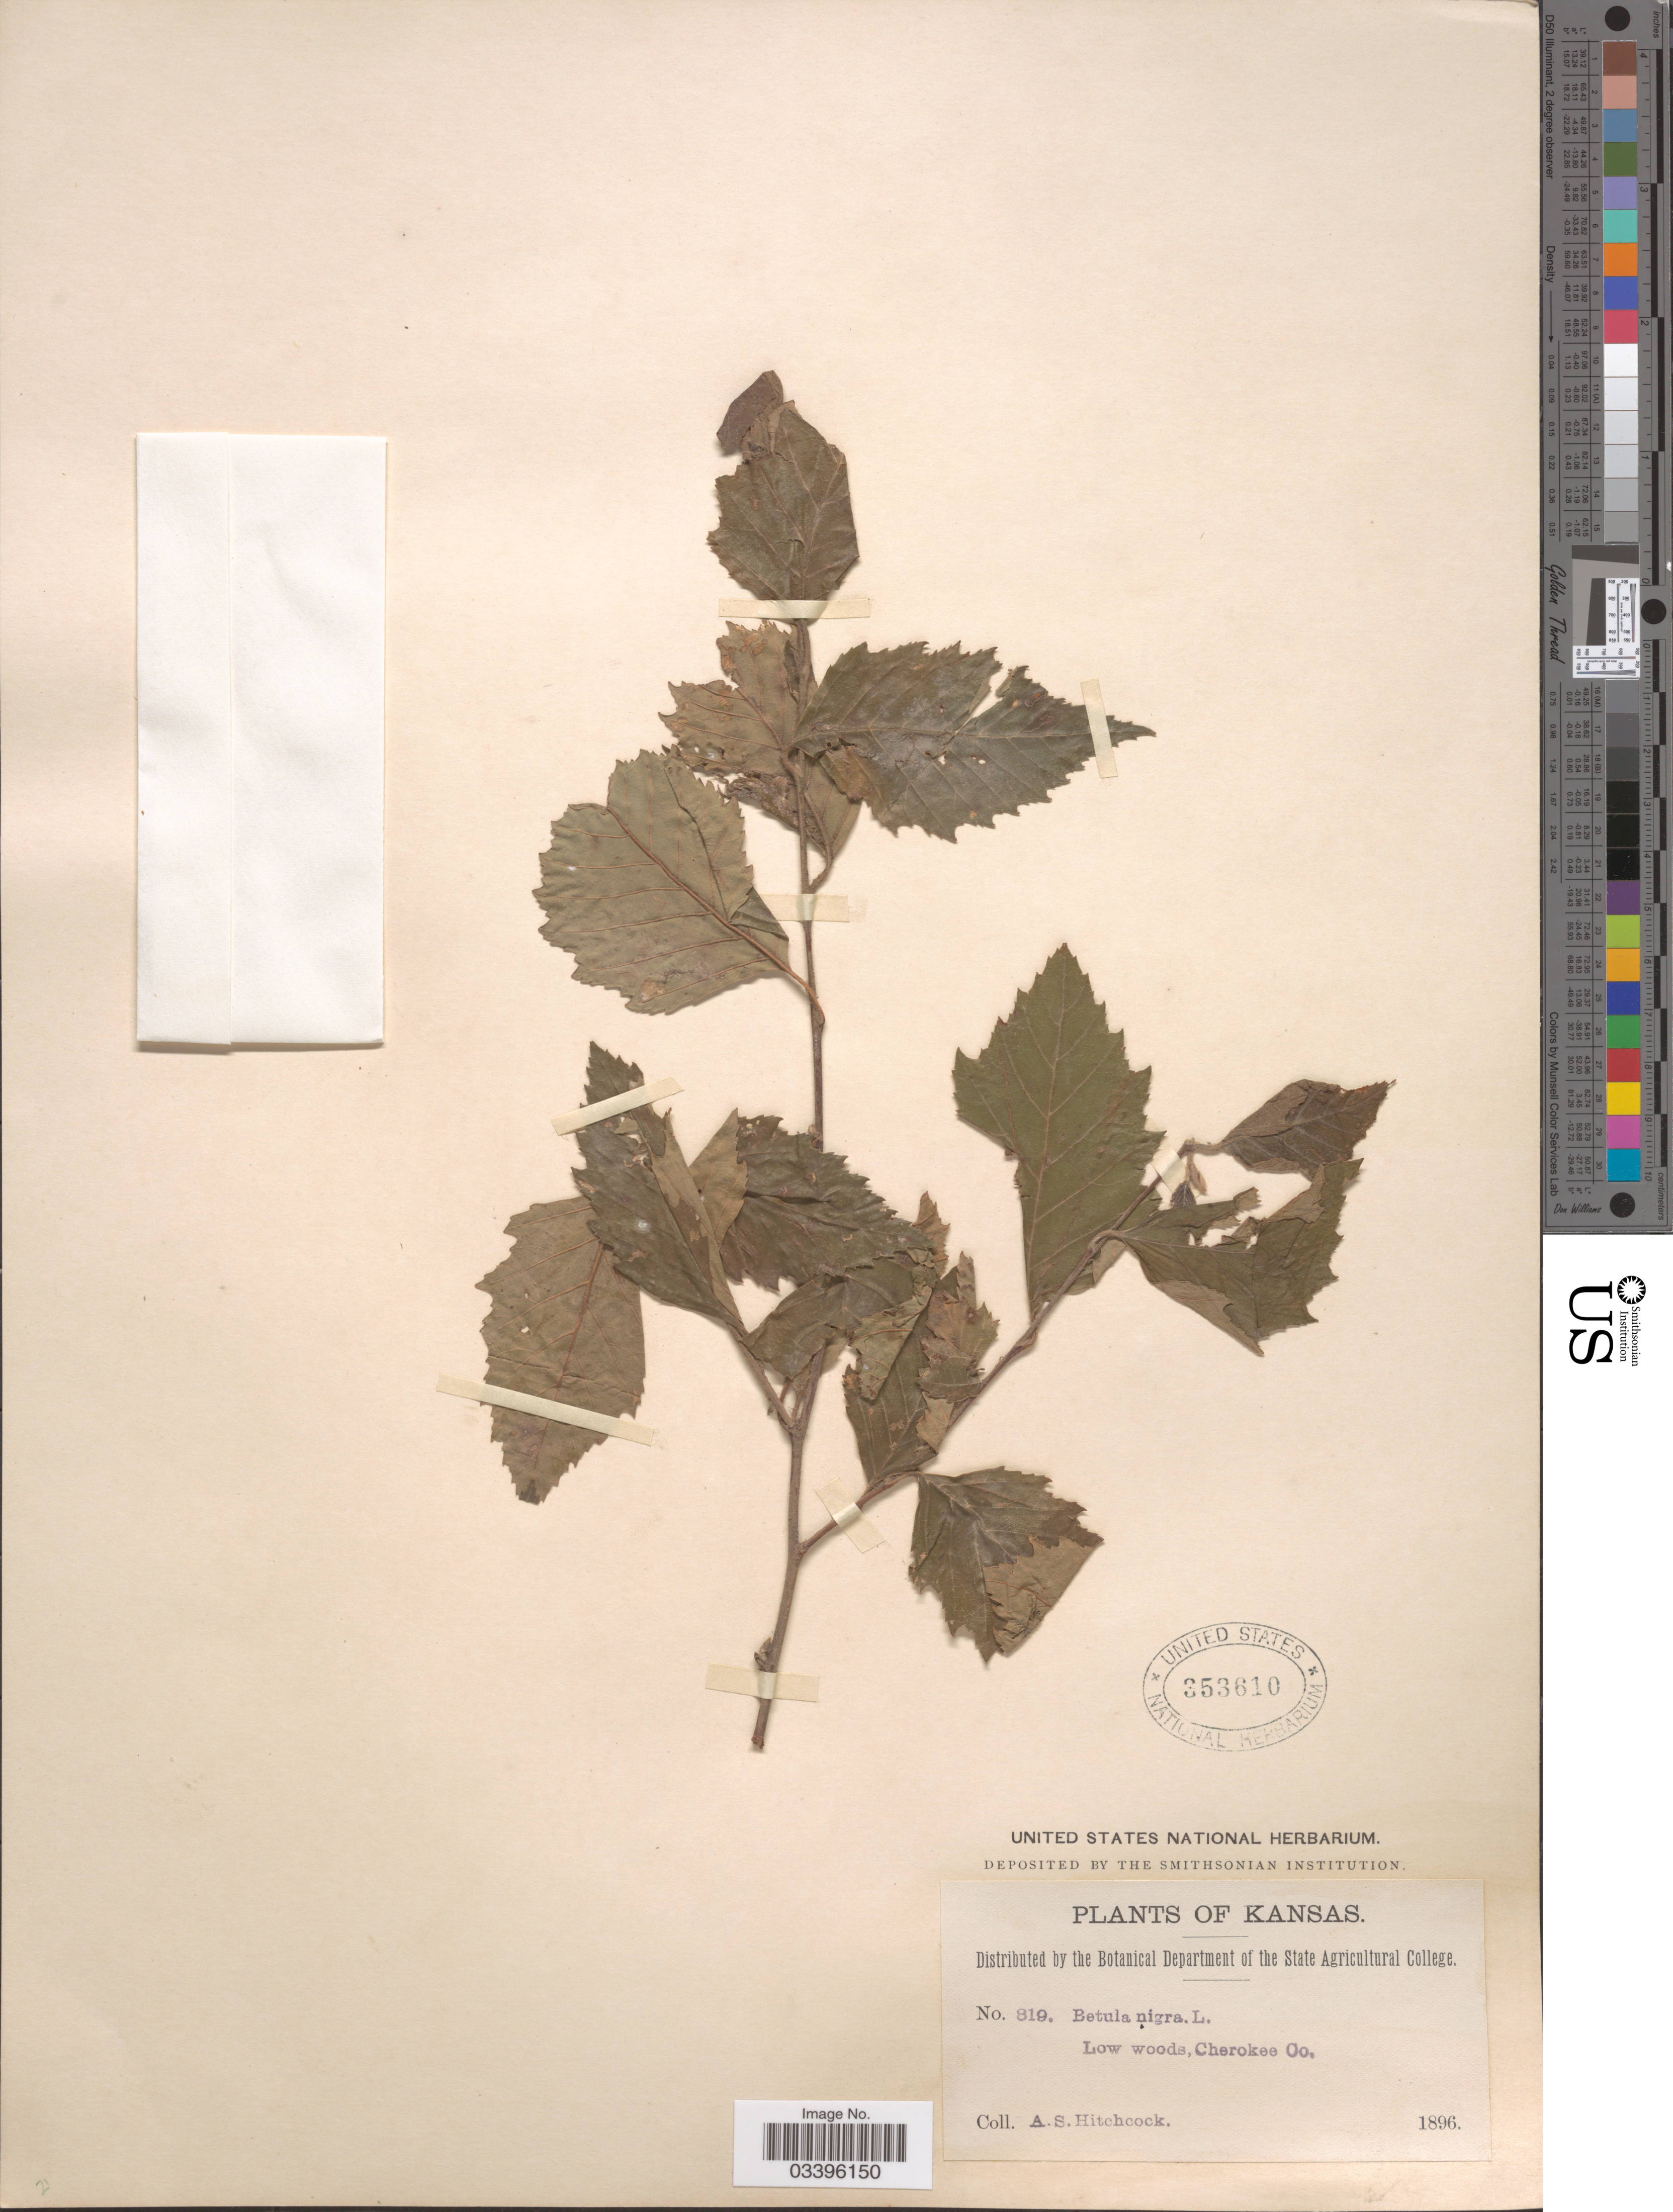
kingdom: Plantae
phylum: Tracheophyta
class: Magnoliopsida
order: Fagales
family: Betulaceae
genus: Betula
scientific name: Betula nigra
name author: L.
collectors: A. S. Hitchcock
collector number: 819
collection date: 1896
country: United States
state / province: Kansas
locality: Low woods, Cherokee Co.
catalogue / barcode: US 353610